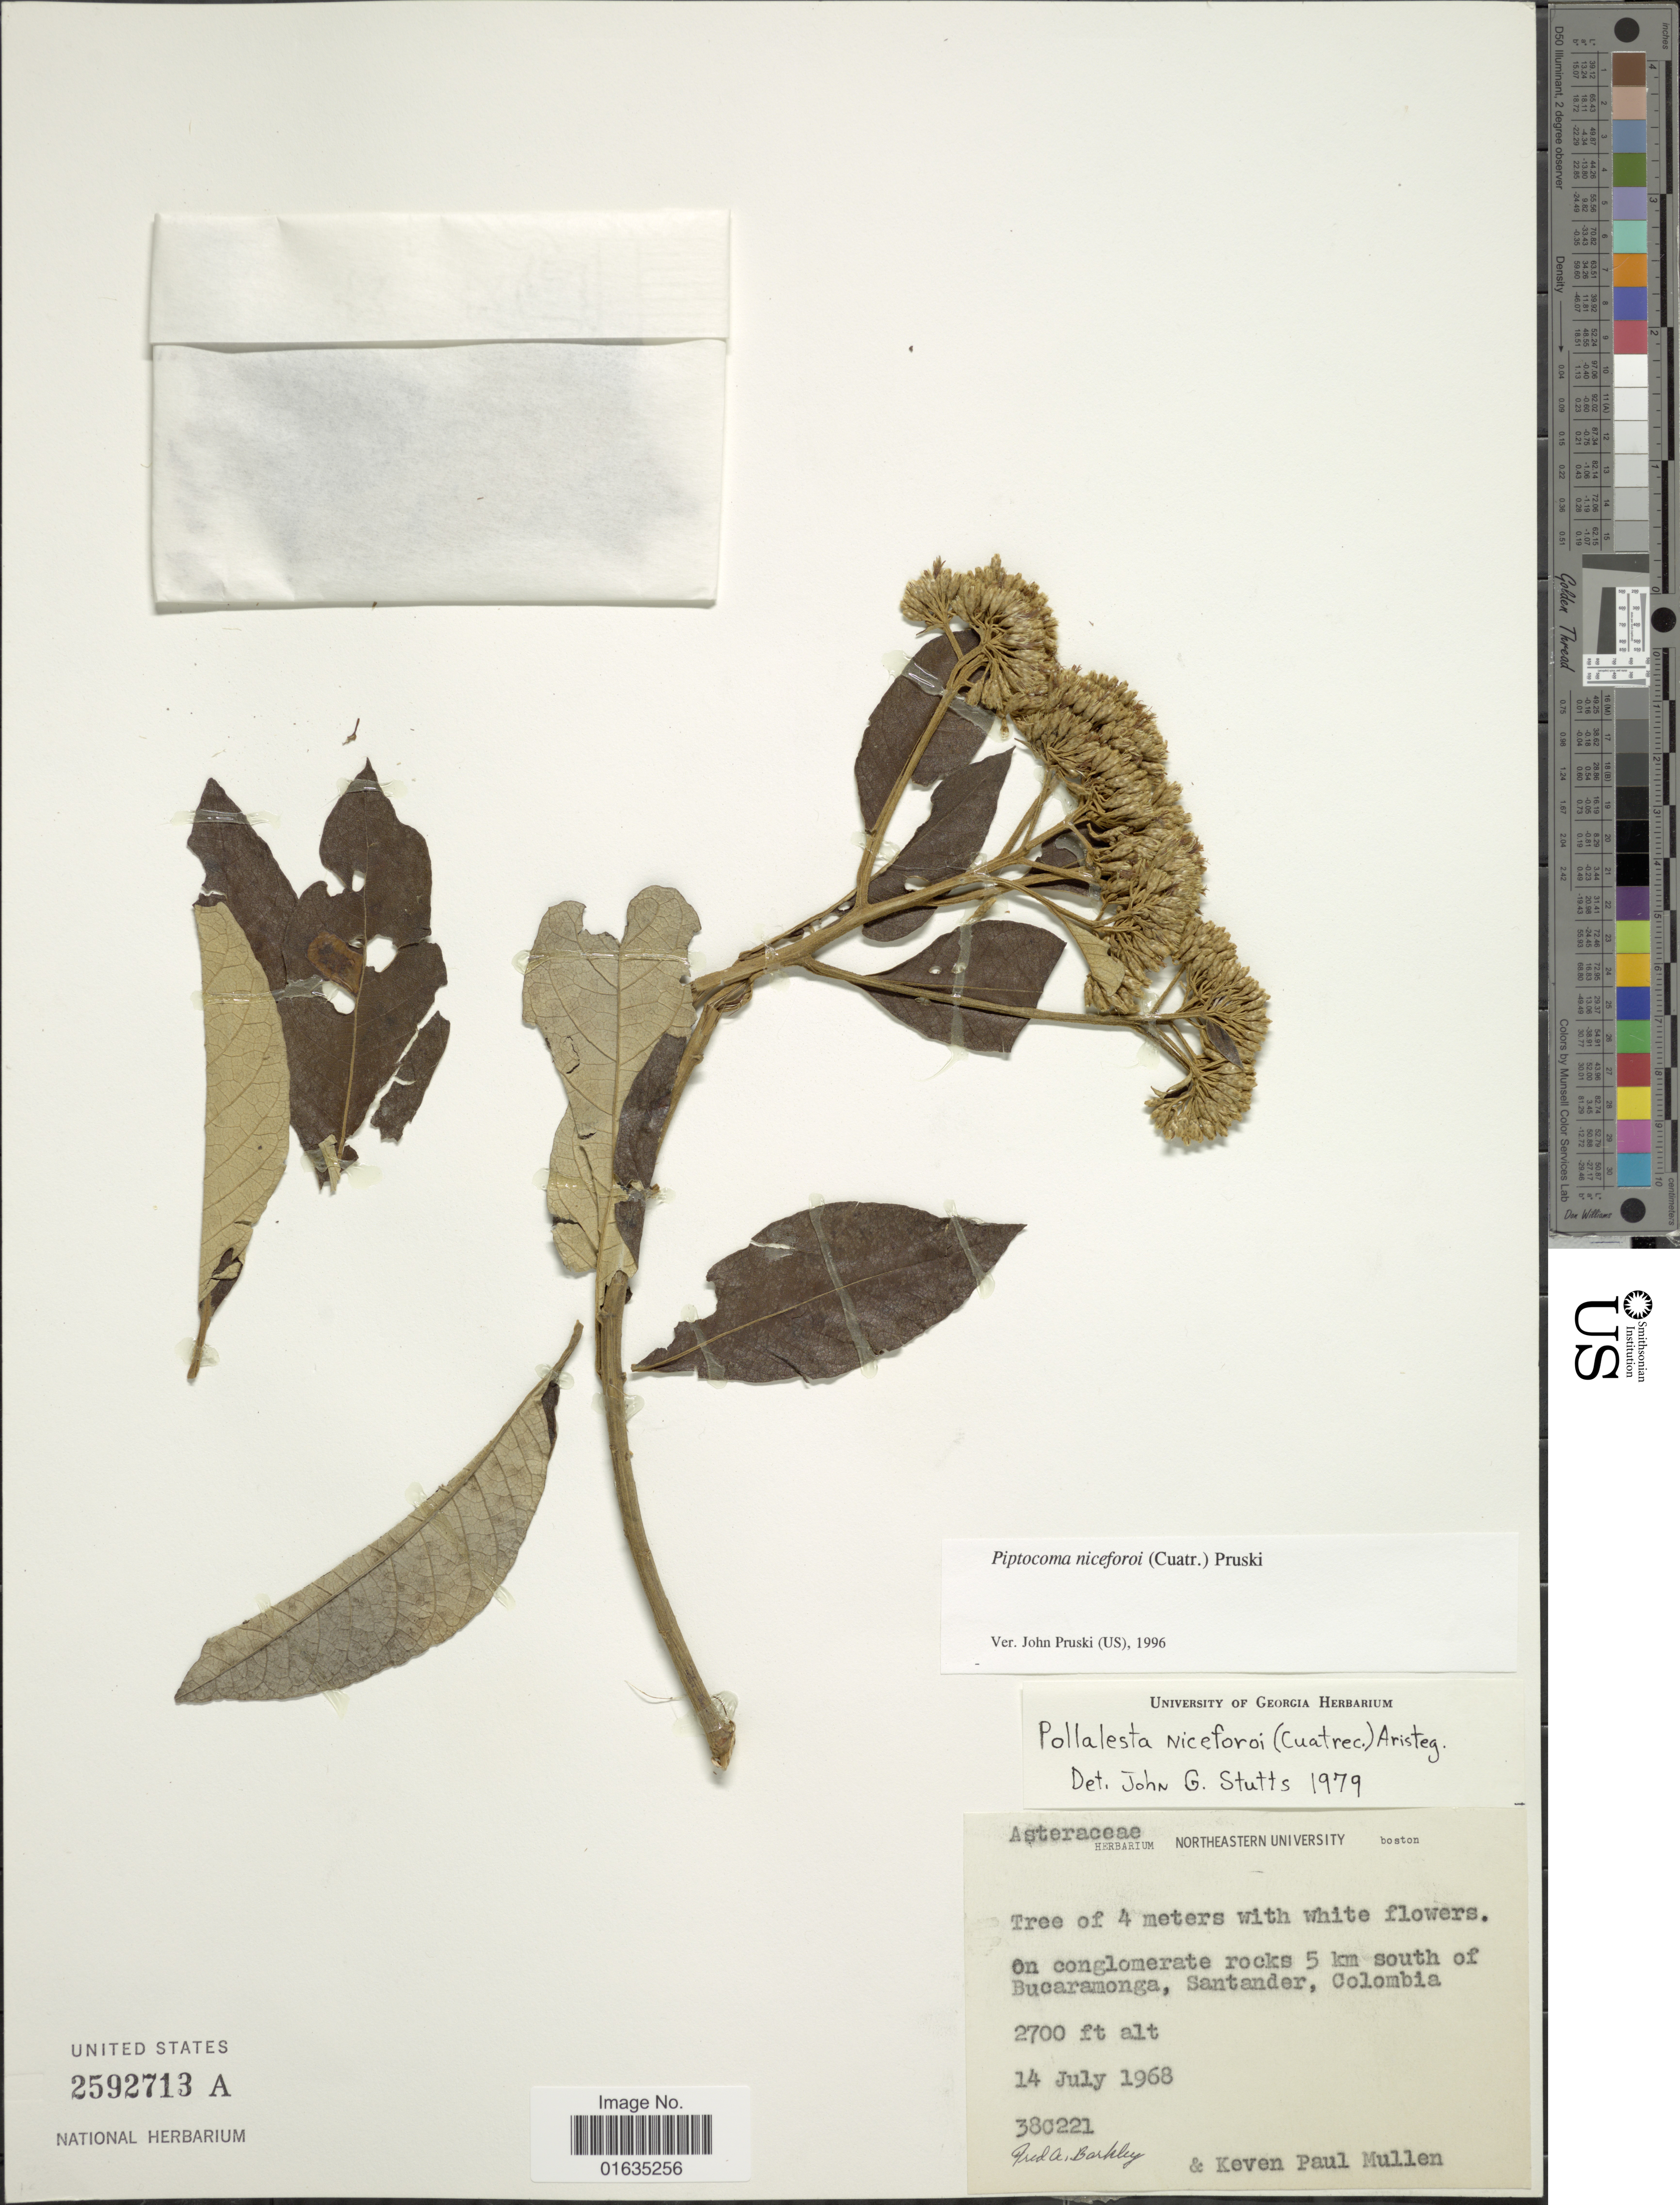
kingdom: Plantae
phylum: Tracheophyta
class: Magnoliopsida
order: Asterales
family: Asteraceae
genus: Piptocoma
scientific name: Piptocoma niceforoi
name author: (Cuatrec.) H. Rob.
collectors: F. A. Barkley & K. Mullen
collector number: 380221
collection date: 1968-07-14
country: Colombia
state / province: Santander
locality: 5 km south of Bucaramonga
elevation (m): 823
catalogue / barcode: US 2592713A